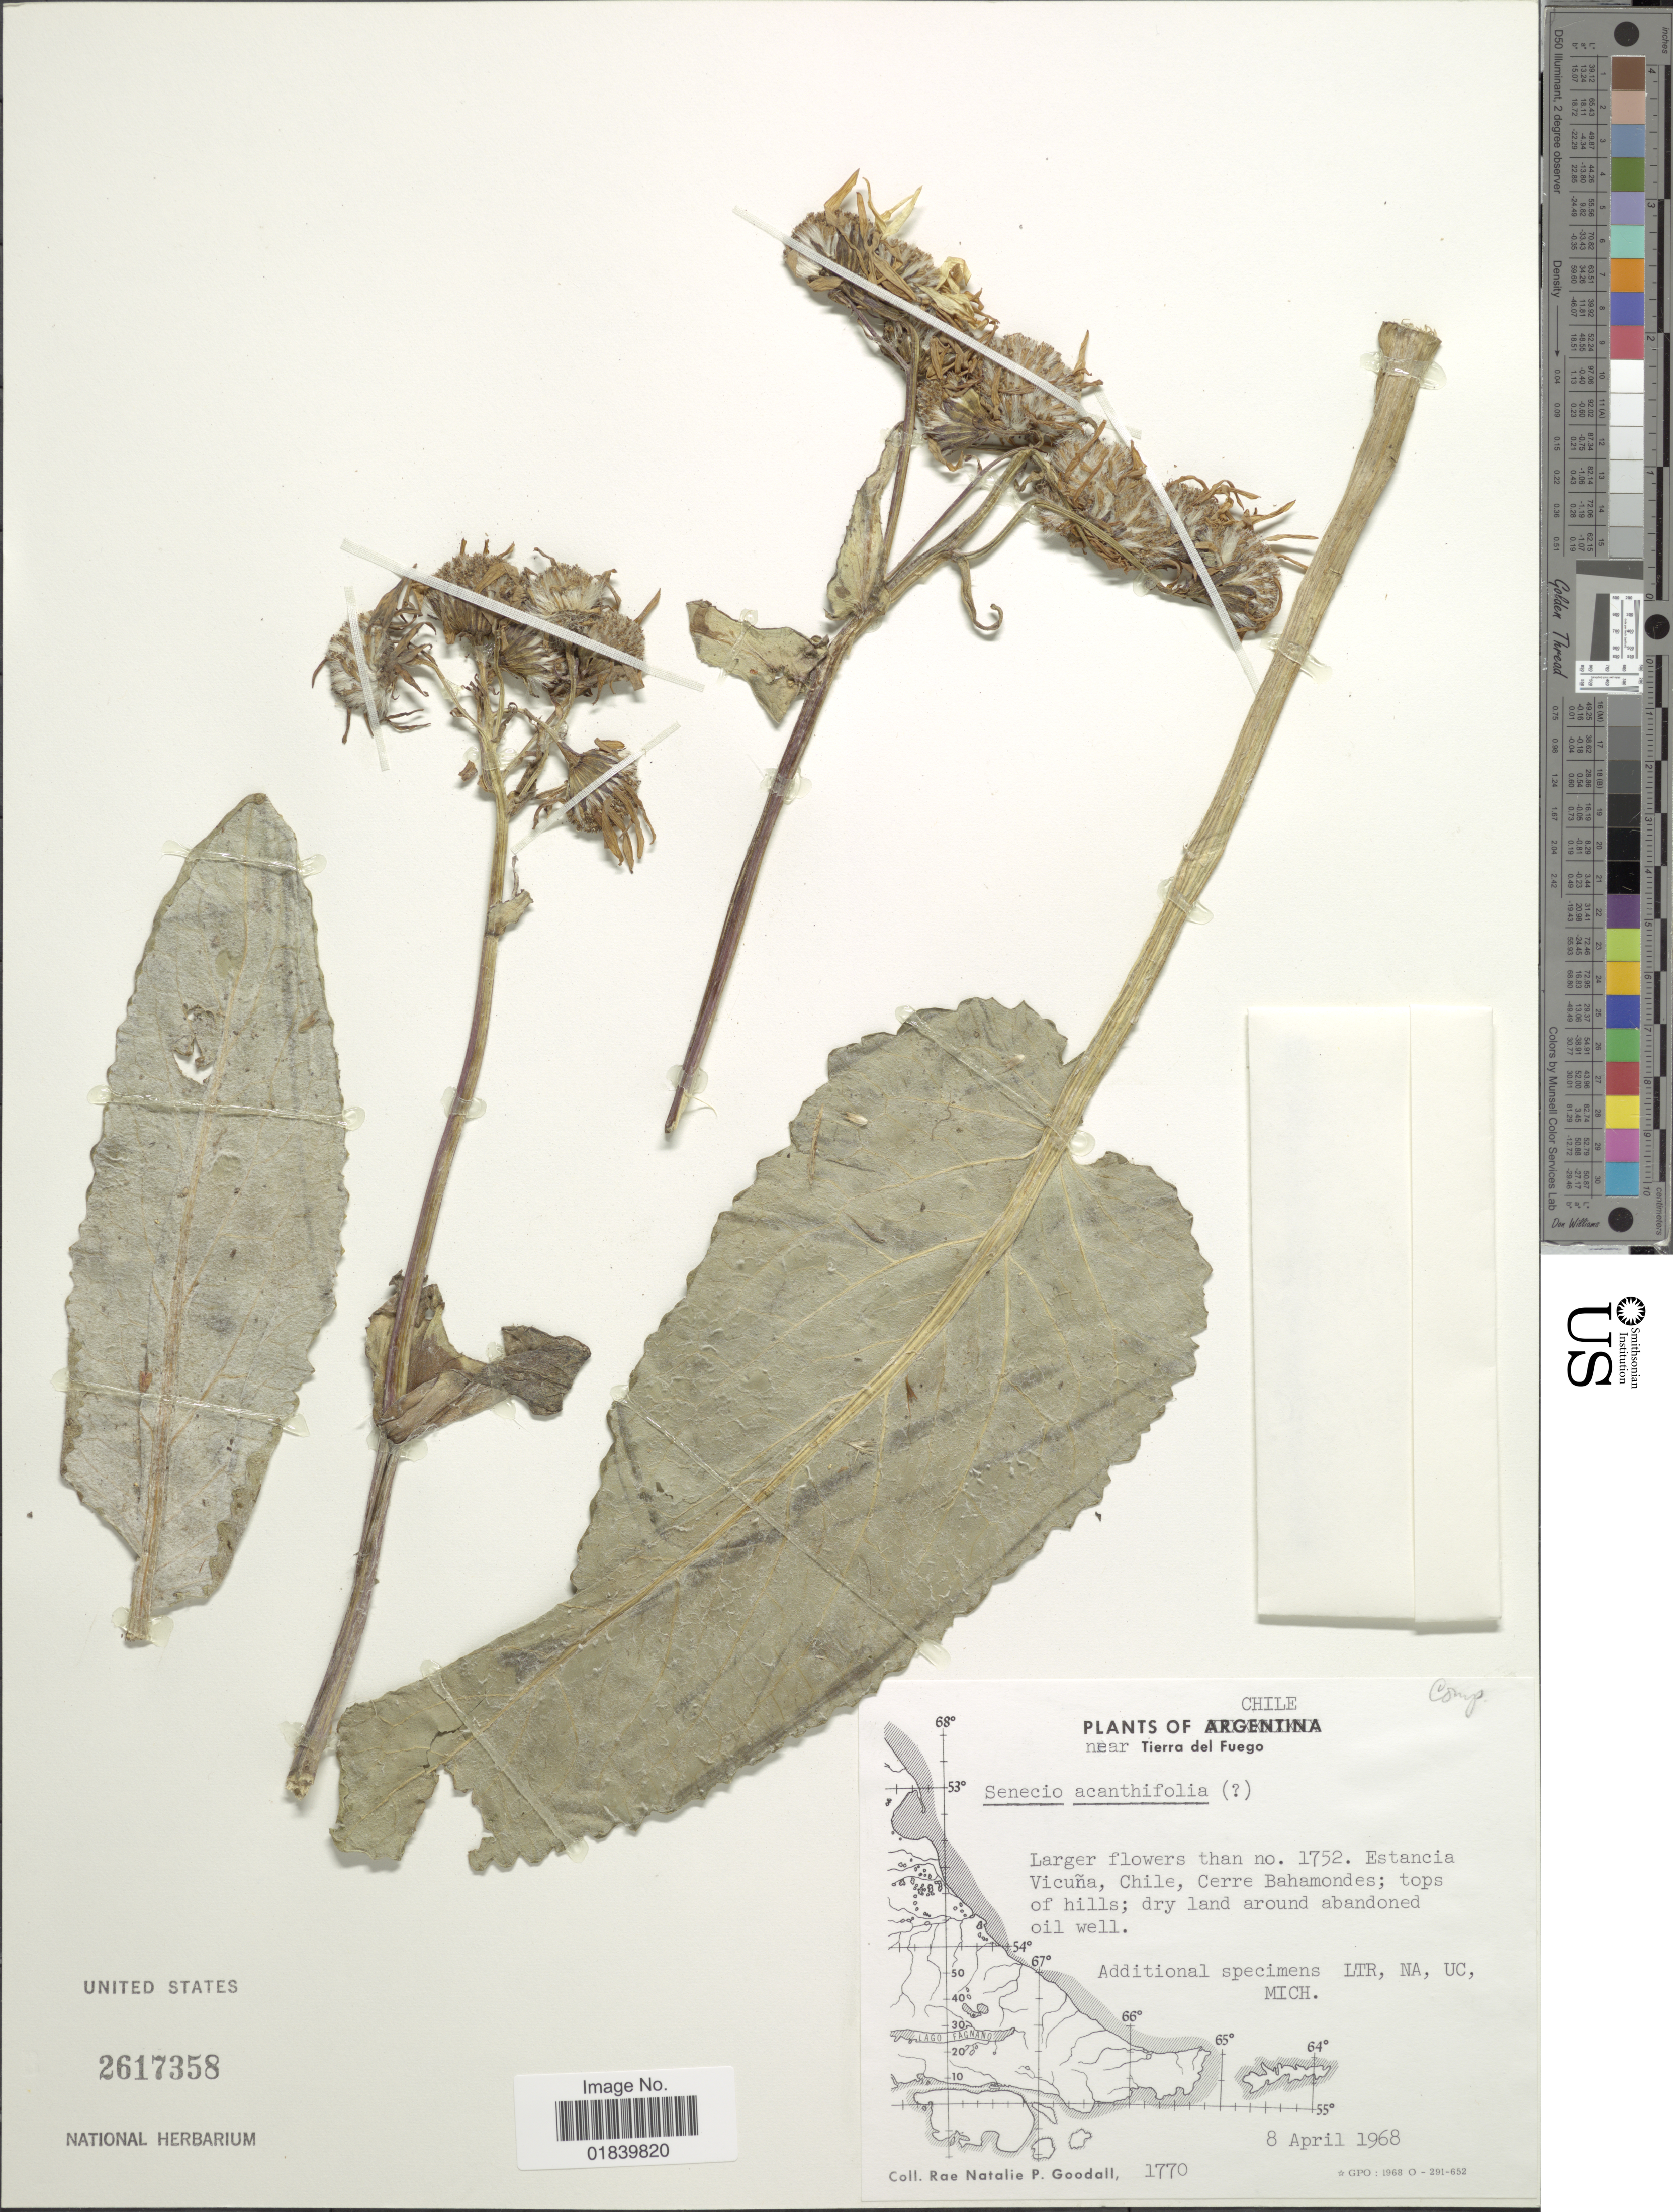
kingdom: Plantae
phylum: Tracheophyta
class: Magnoliopsida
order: Asterales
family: Asteraceae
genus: Senecio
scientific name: Senecio acanthifolius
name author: Hombr. & Jacquinot ex Decne.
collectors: R. Goodall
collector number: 1770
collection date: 1968-04-08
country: Chile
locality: Chile, Near Tierra del Fuego. Estancia Vicuna, Chile, Cerre Bahamondes; tops of hills.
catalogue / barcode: US 2617358